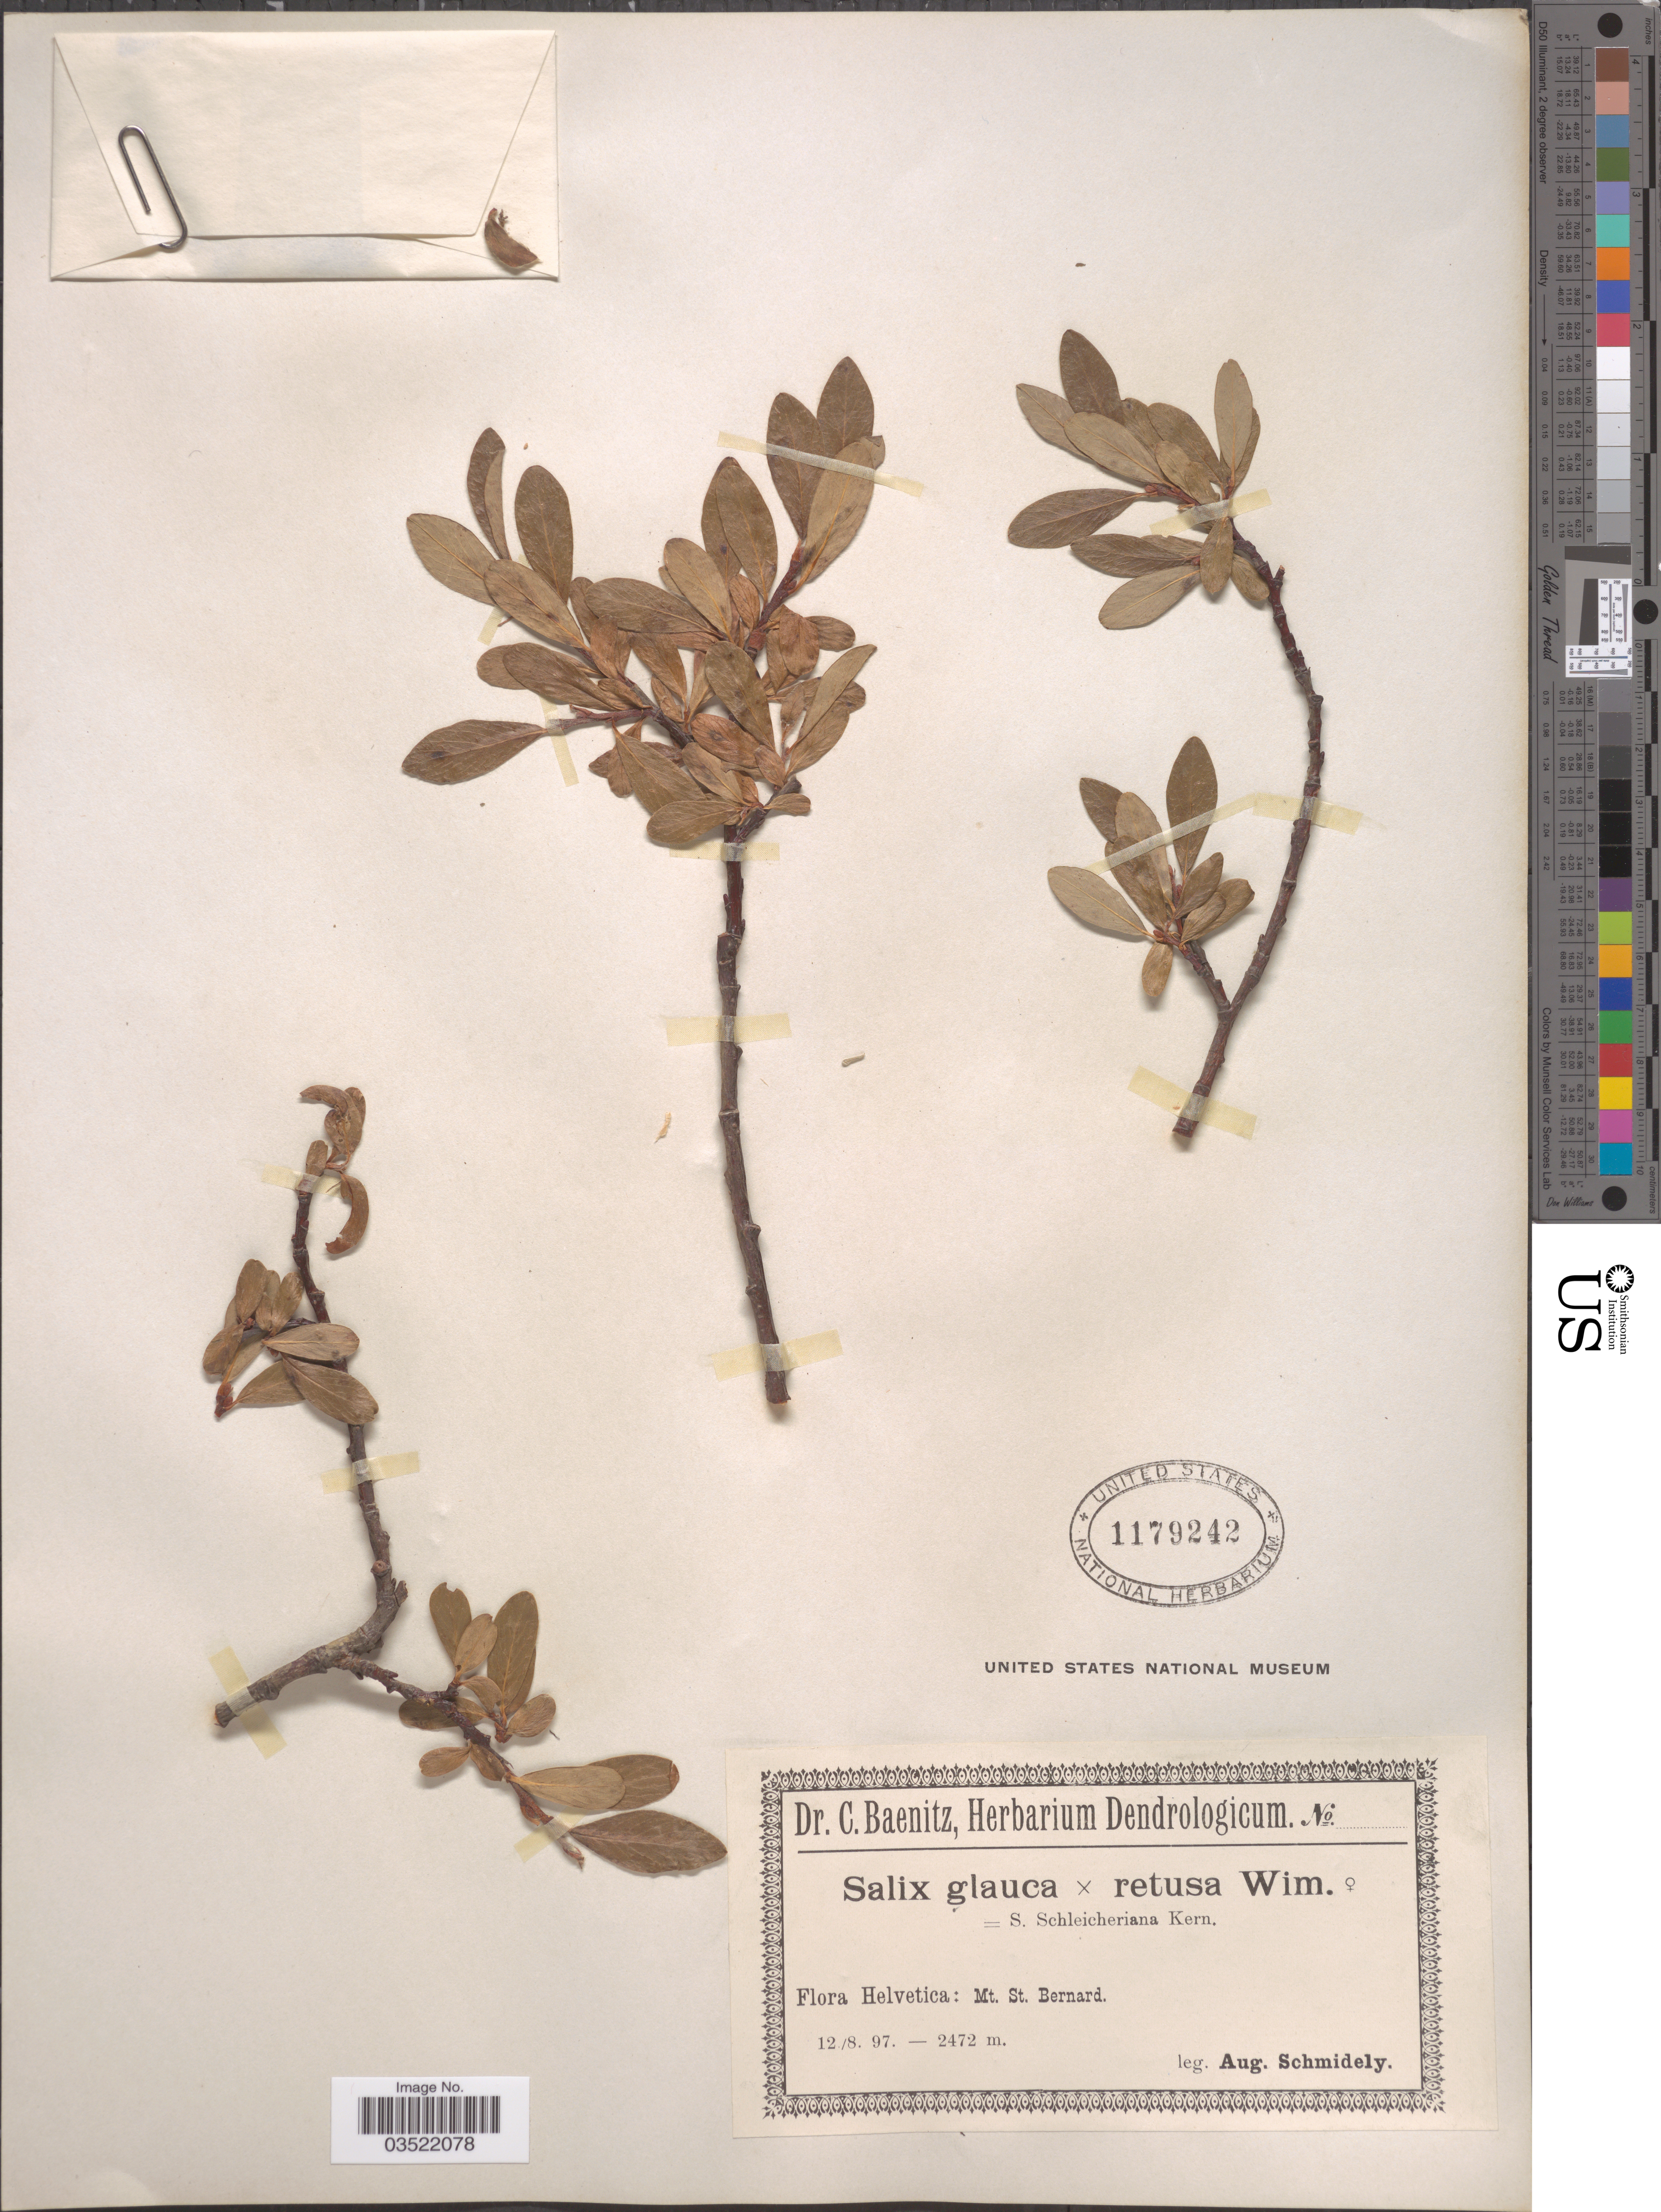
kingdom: Plantae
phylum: Tracheophyta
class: Magnoliopsida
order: Malpighiales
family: Salicaceae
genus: Salix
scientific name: Salix glauca x S. retusa L.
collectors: A. Schmidely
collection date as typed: Transcribed d/m/y: 12/8/97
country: Switzerland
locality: Helvetica: Mt. St. Bernard.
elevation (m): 2472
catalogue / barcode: US 1179242